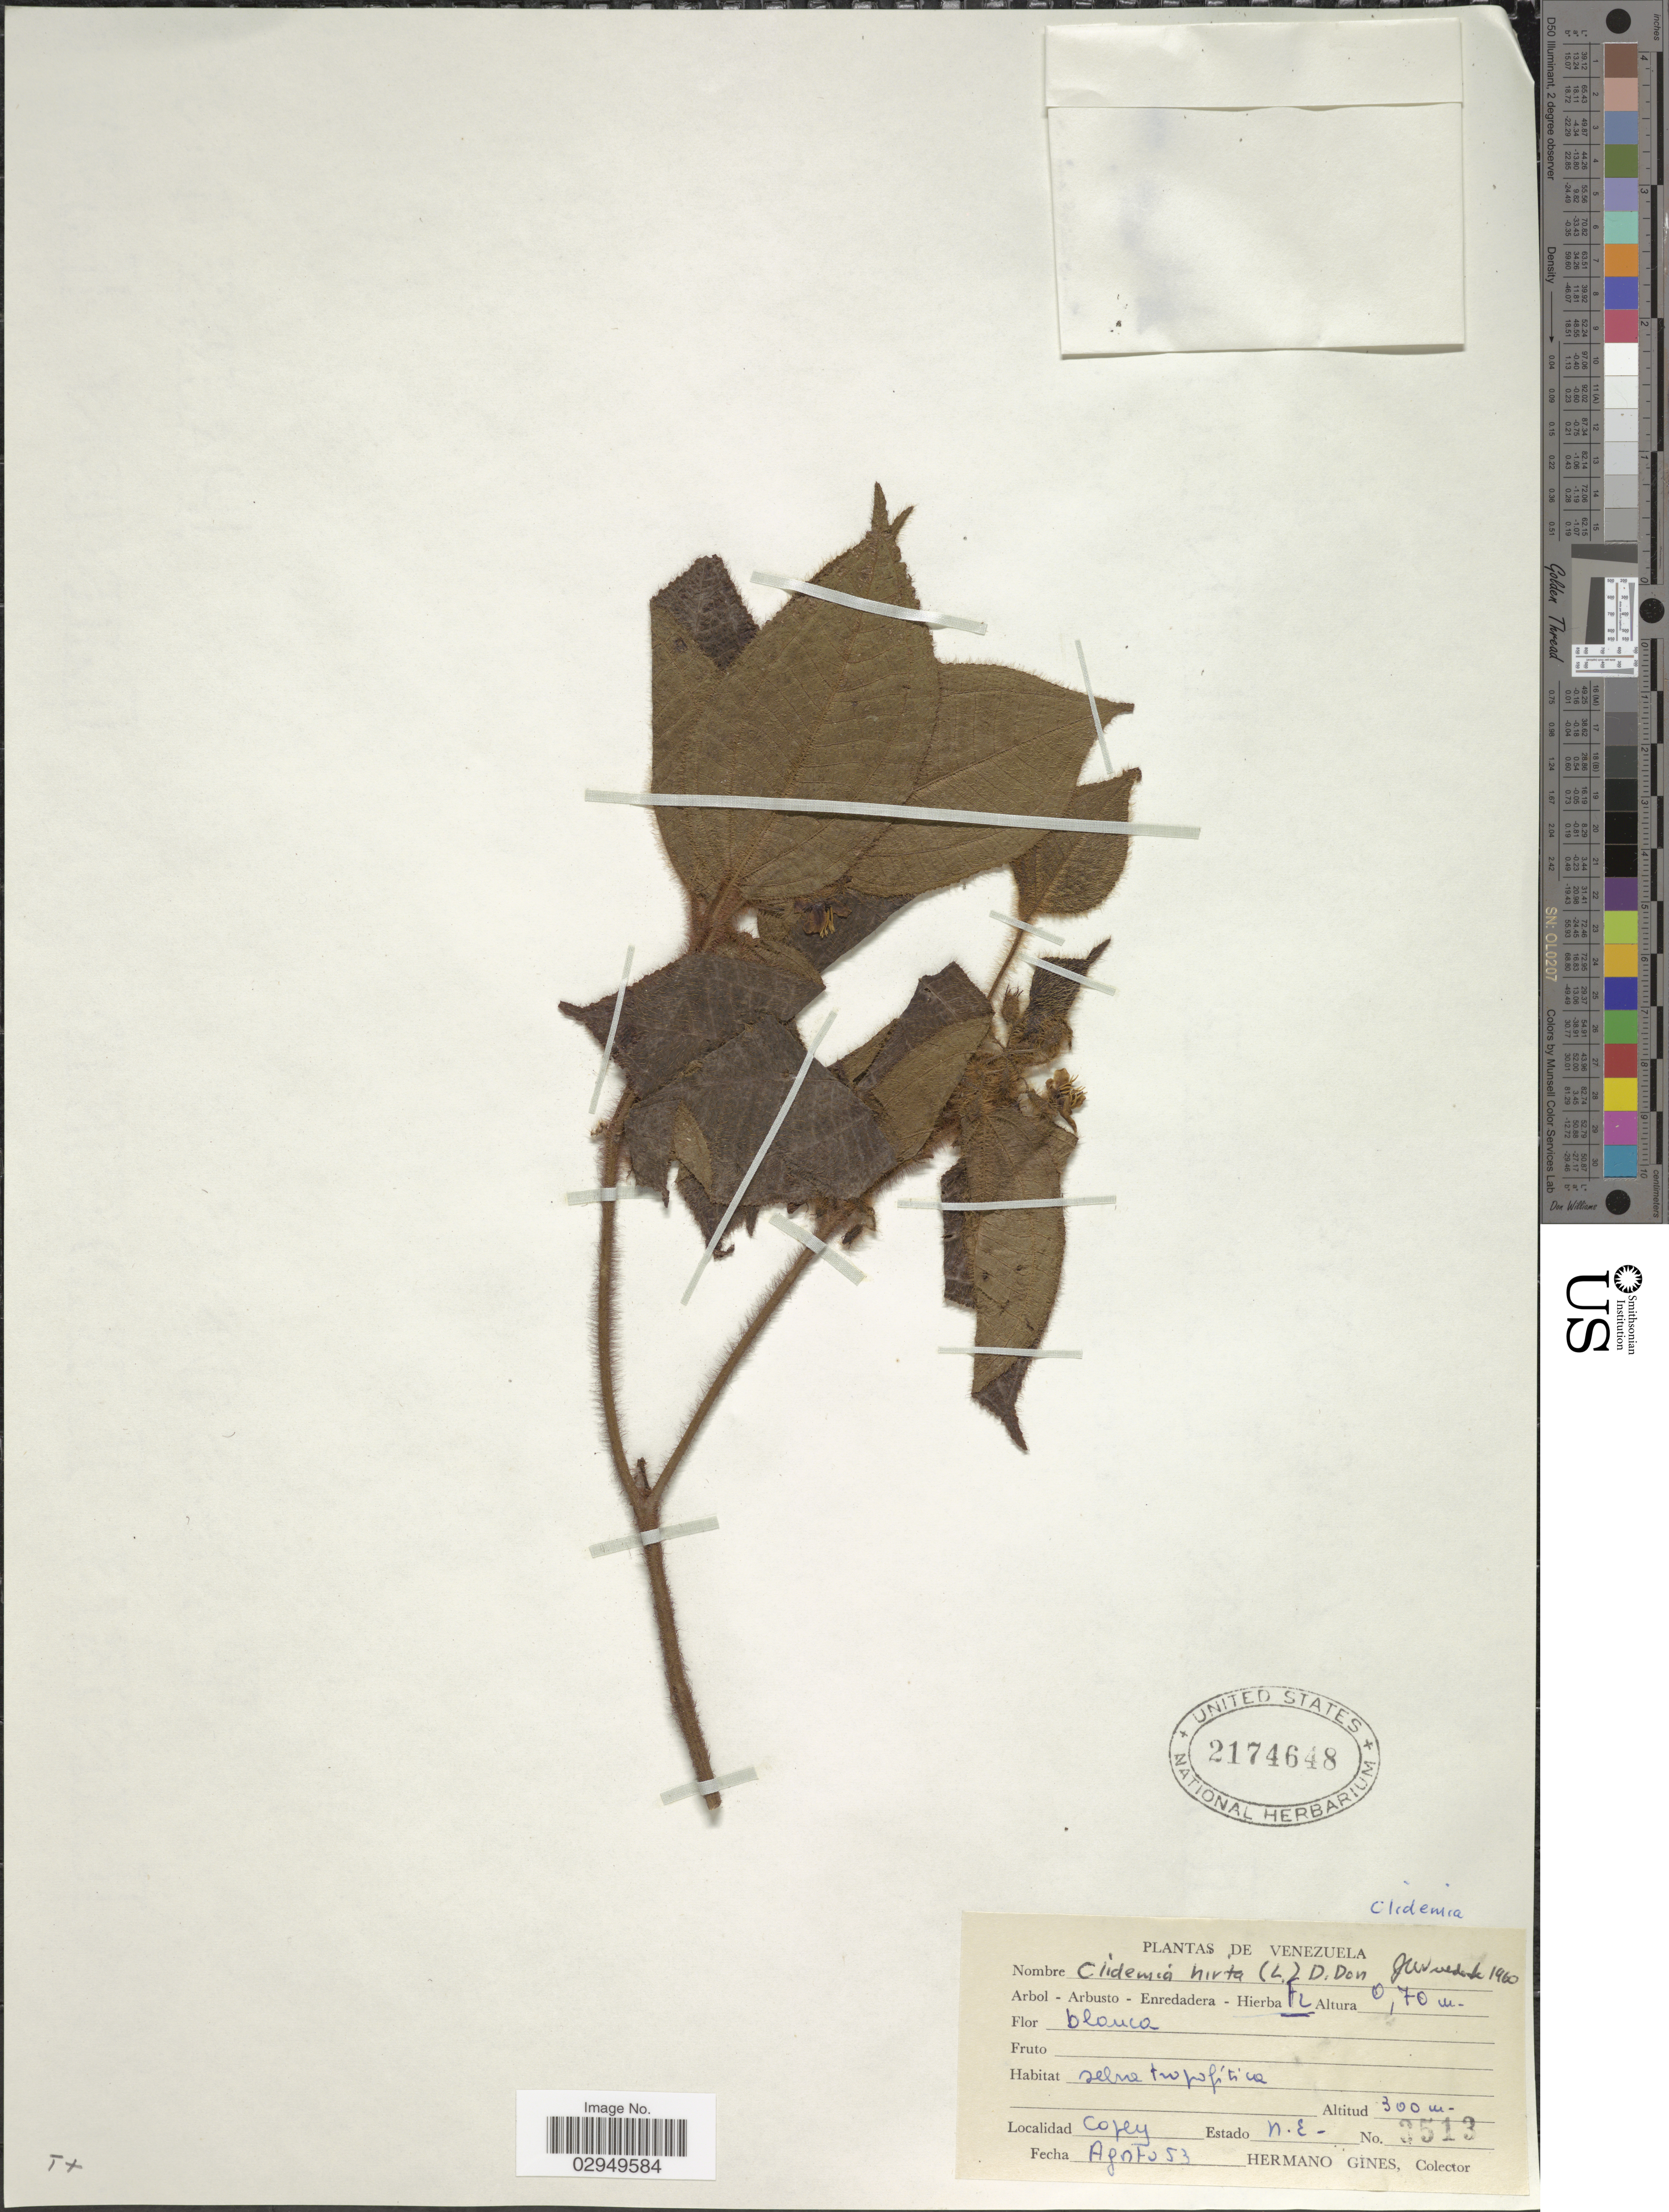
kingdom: Plantae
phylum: Tracheophyta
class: Magnoliopsida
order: Myrtales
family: Melastomataceae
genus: Clidemia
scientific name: Clidemia hirta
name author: (L.) D. Don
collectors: Bro. Gines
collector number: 3513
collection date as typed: Transcribed d/m/y: /8/53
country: Venezuela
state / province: Nueva Esparta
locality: Copey. Estado N. E.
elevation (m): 300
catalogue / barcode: US 2174648